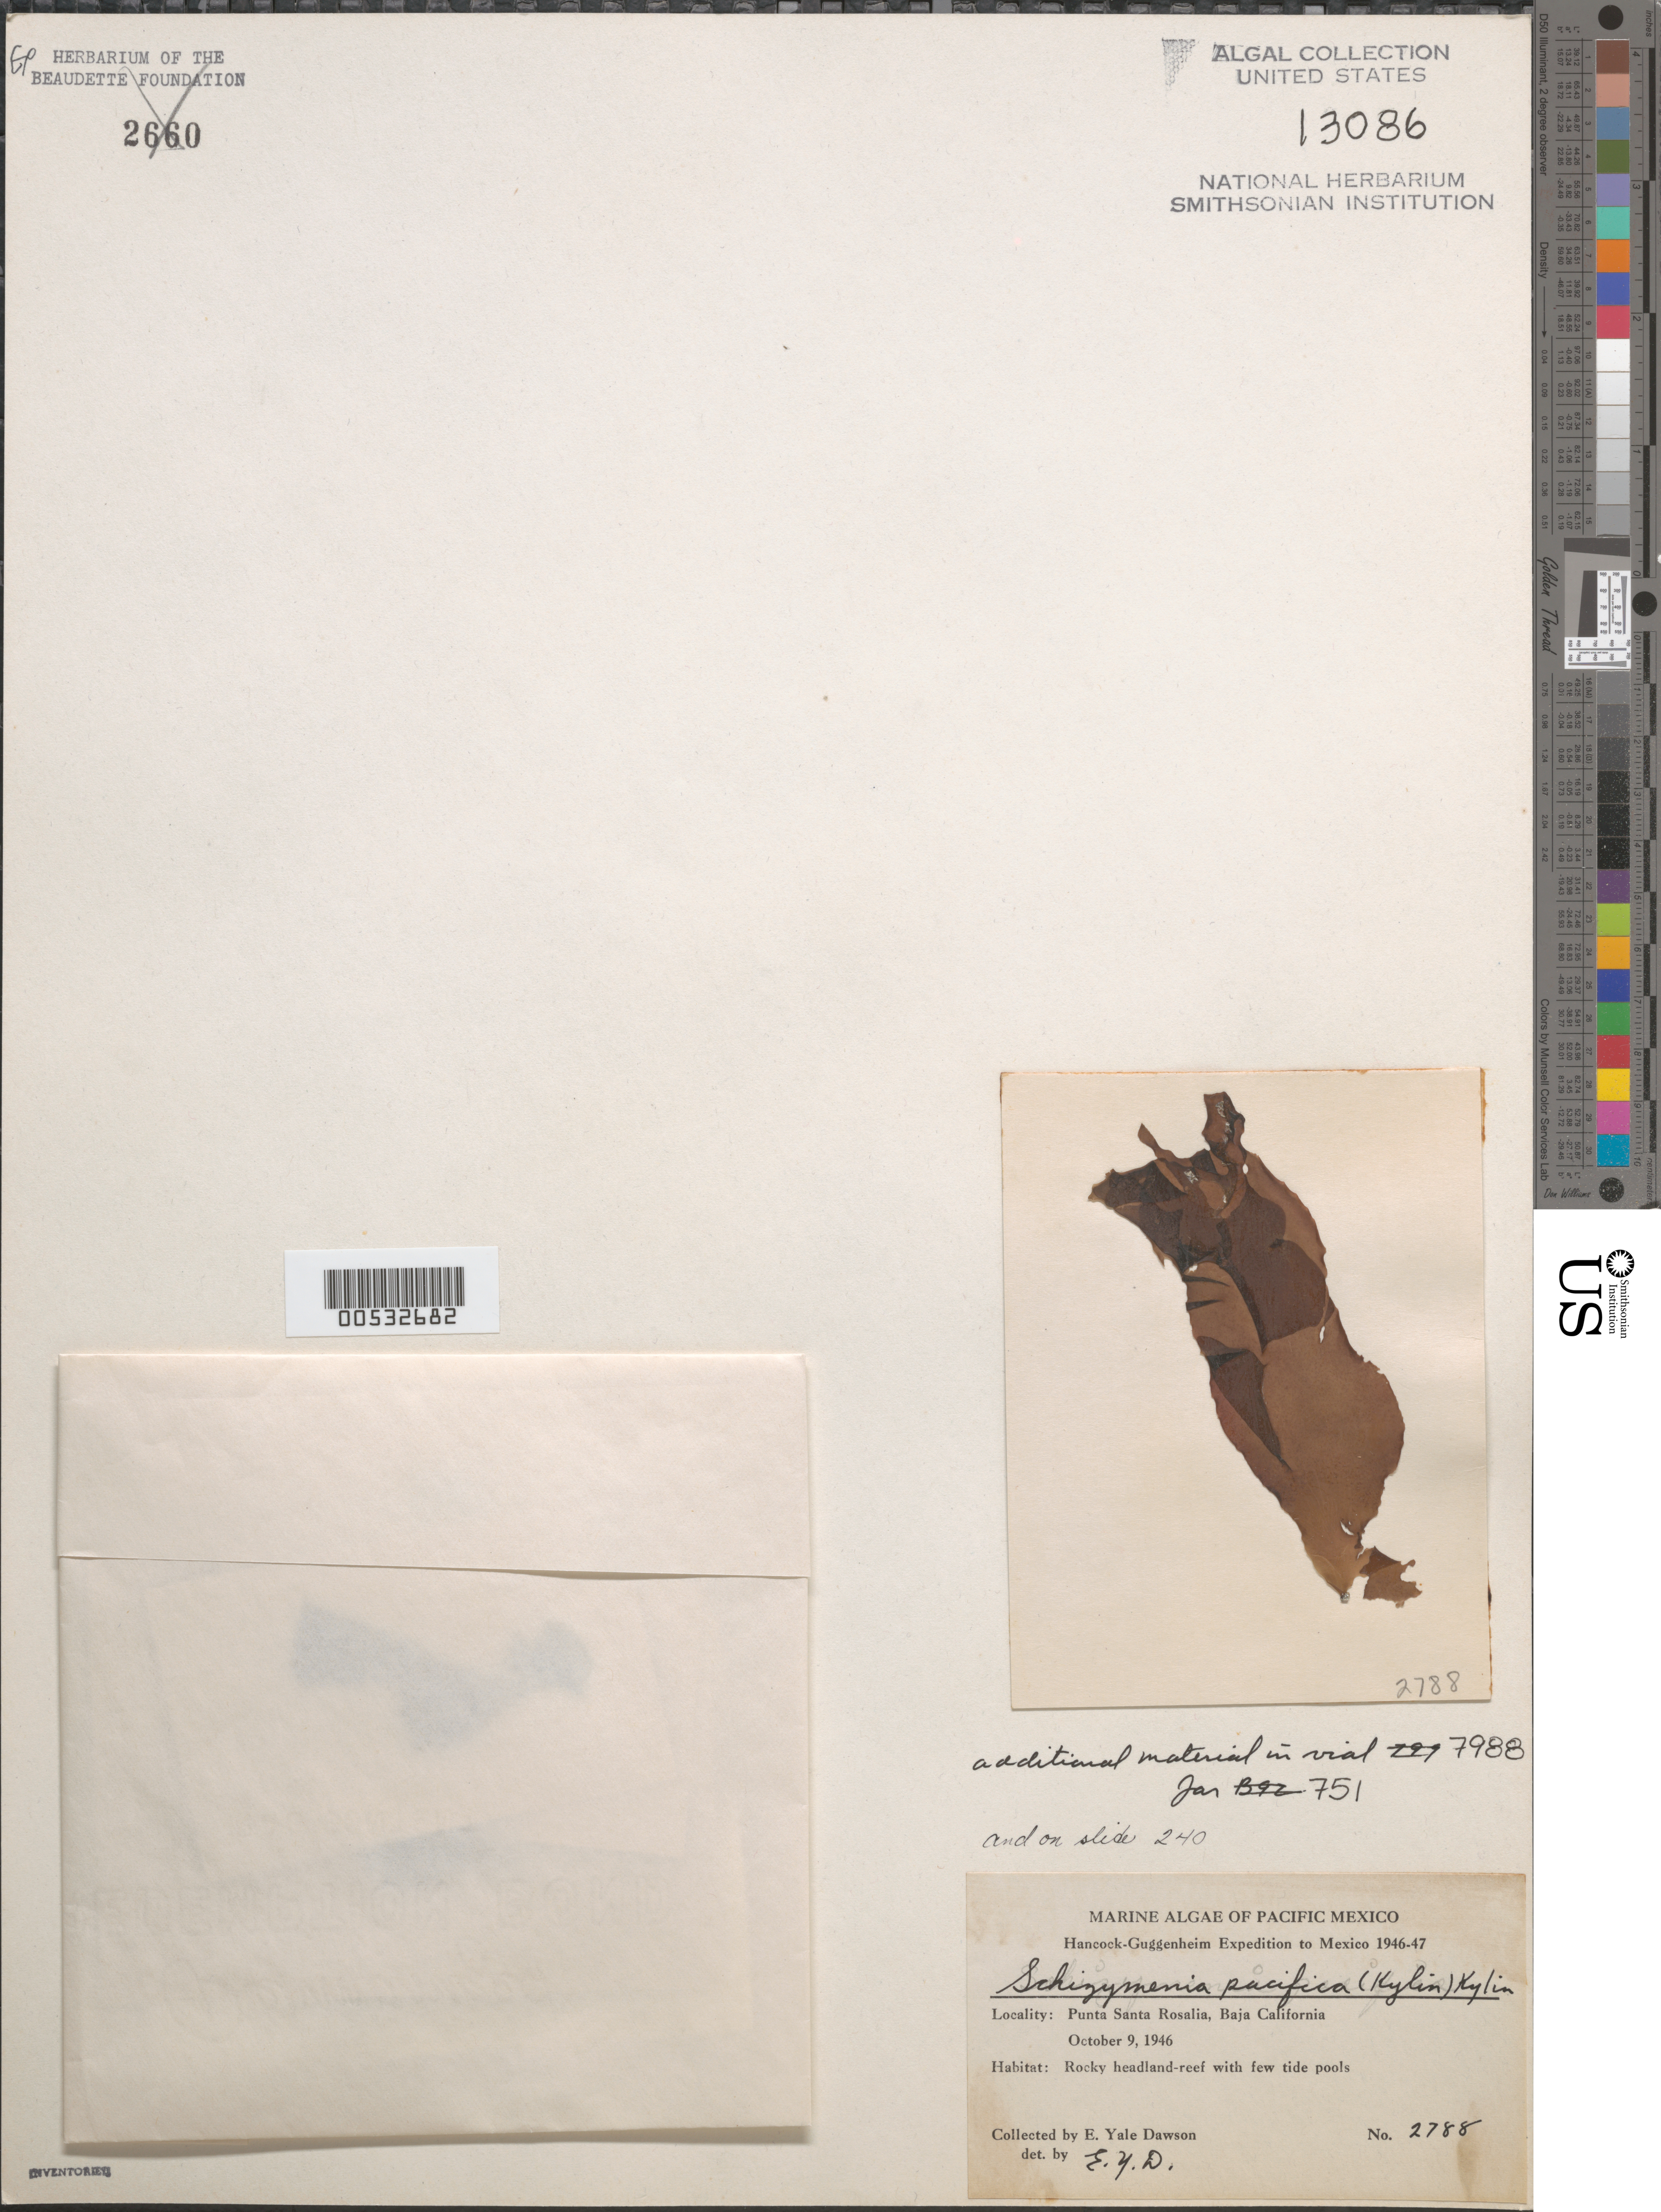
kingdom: Plantae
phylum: Rhodophyta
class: Florideophyceae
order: Nemastomatales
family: Schizymeniaceae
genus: Schizymenia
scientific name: Schizymenia pacifica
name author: (Kylin) Kylin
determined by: Dawson, E. Y.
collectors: E. Y. Dawson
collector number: EYD 2788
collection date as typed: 09 Oct 1946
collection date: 1946-10-09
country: Mexico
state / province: Baja California Sur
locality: Punta Santa Rosalia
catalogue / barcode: US 13086